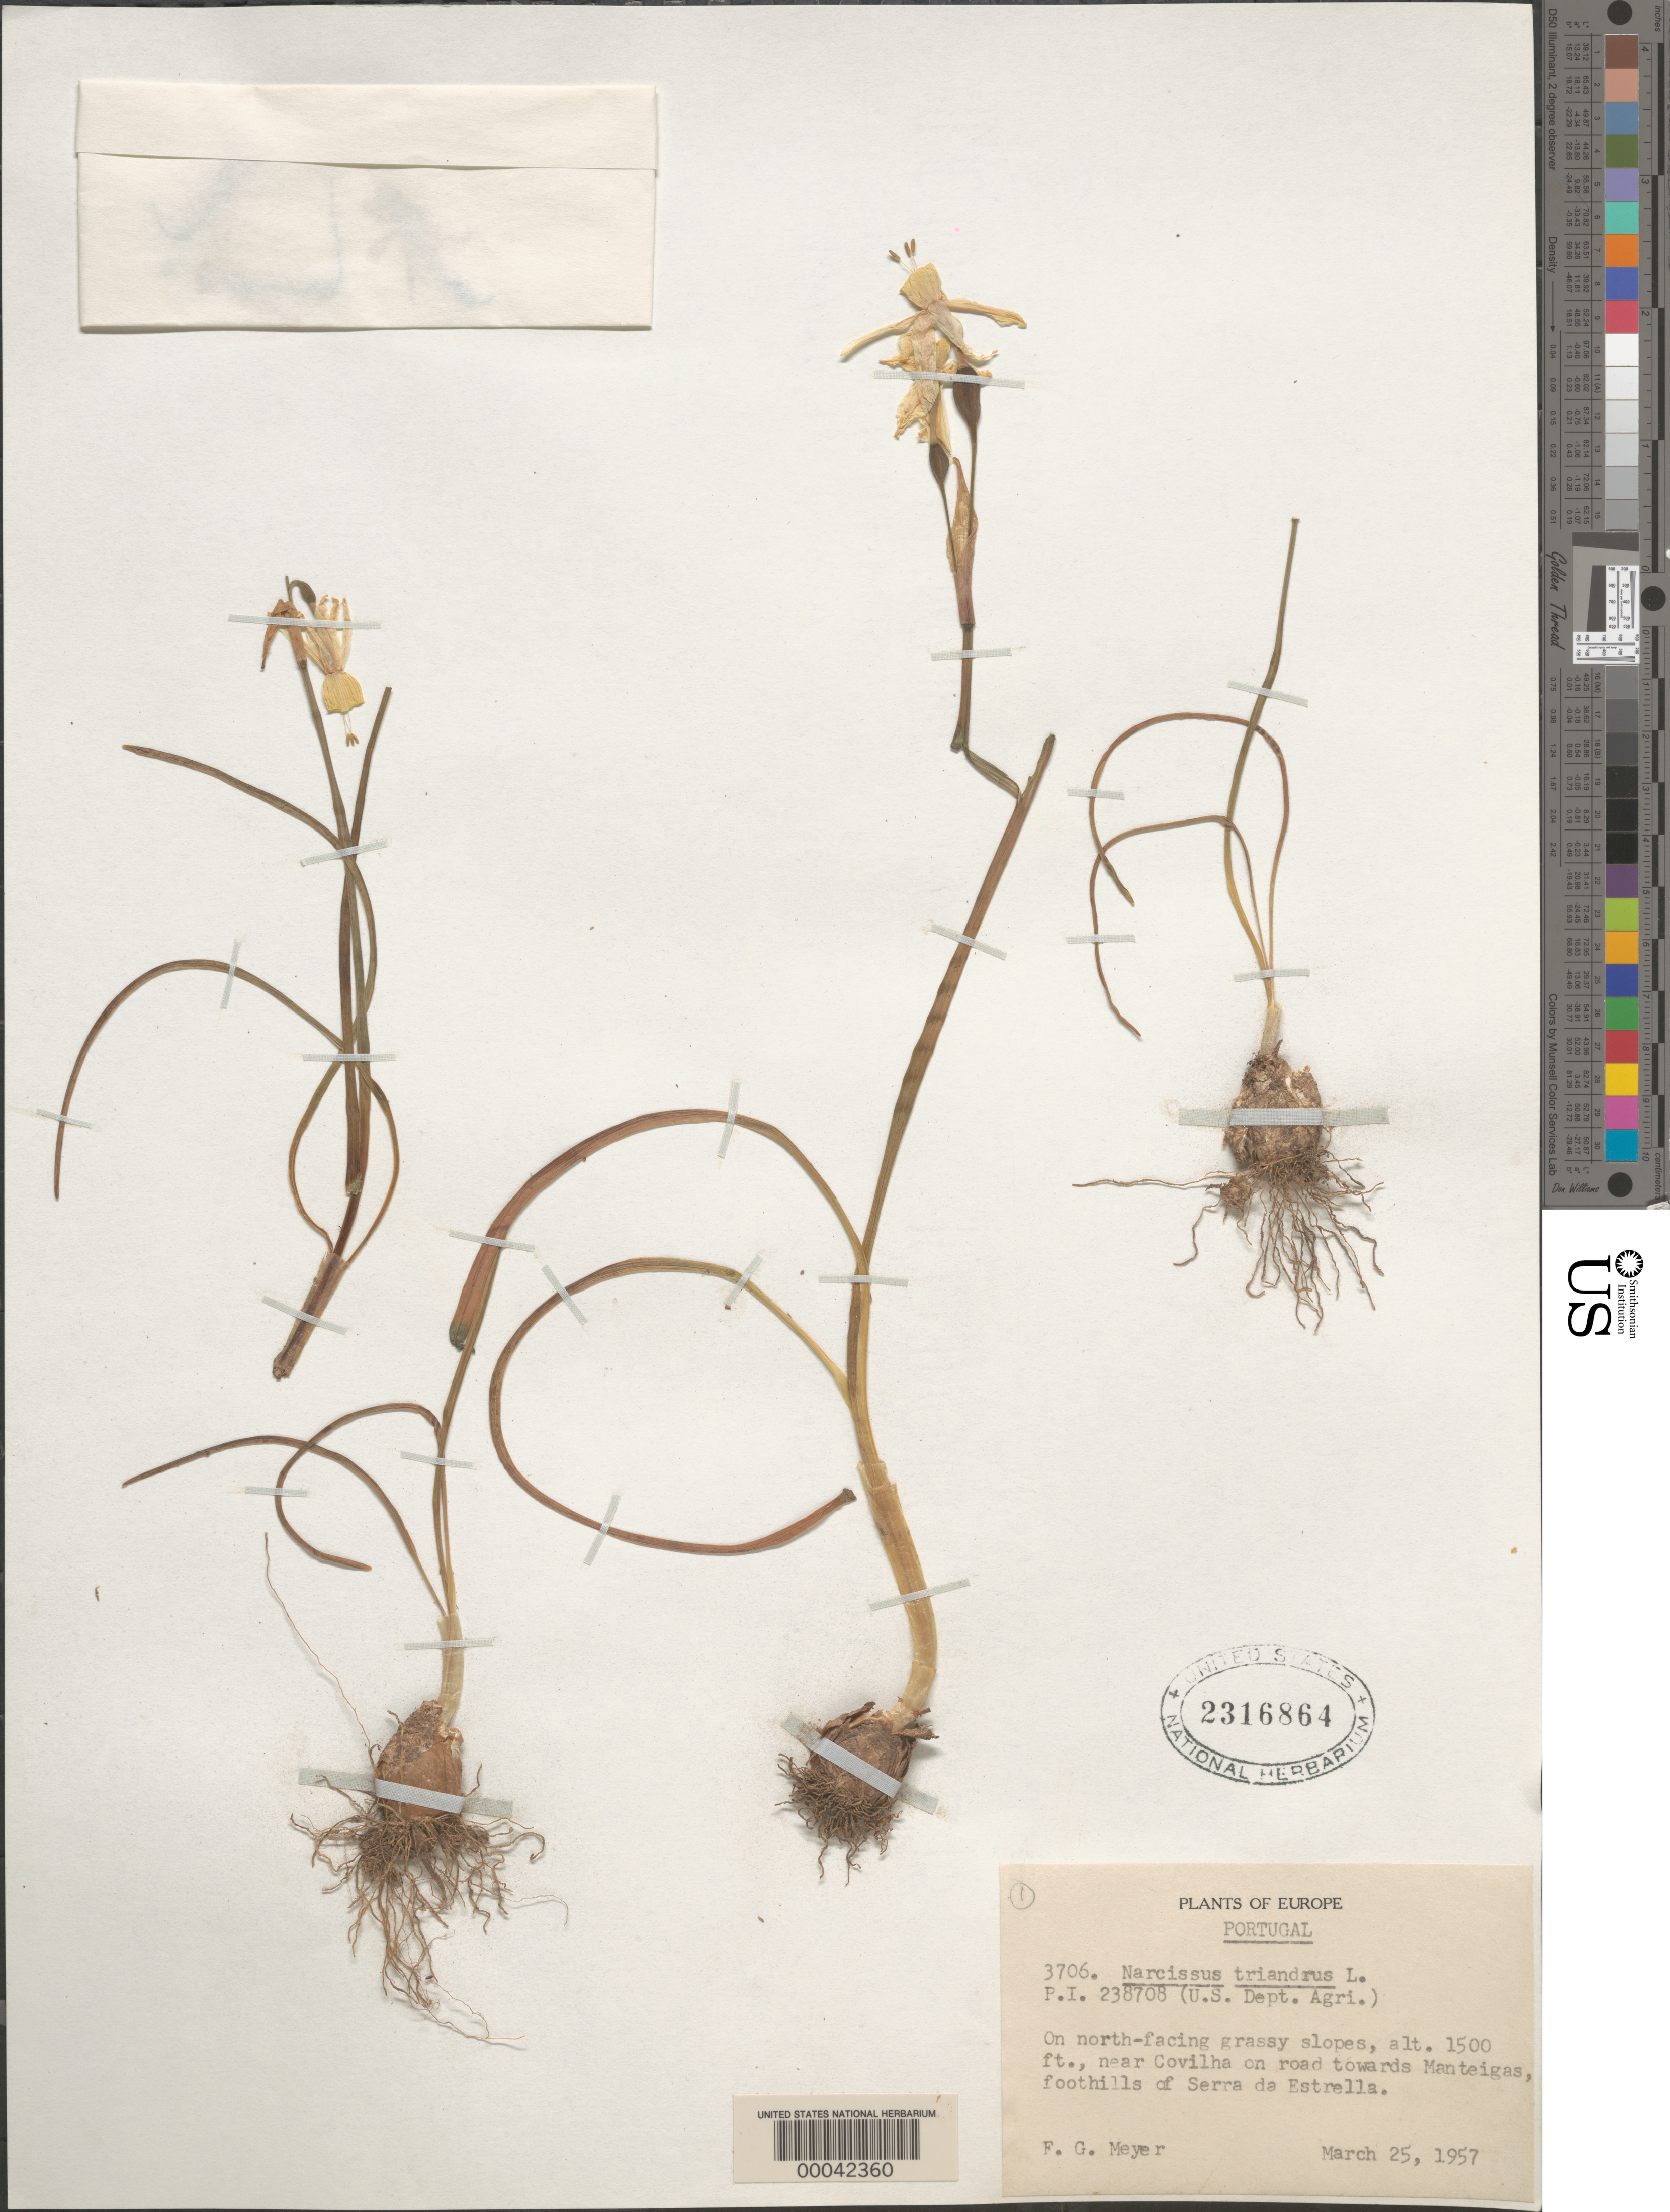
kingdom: Plantae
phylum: Tracheophyta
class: Liliopsida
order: Asparagales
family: Amaryllidaceae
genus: Narcissus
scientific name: Narcissus triandrus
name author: L.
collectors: F. G. Meyer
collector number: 3706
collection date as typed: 25 Mar 1957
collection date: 1957-03-25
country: Portugal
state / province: Castelo Branco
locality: Covilha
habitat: On north-facing grassy slopes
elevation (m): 457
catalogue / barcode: US 2316864